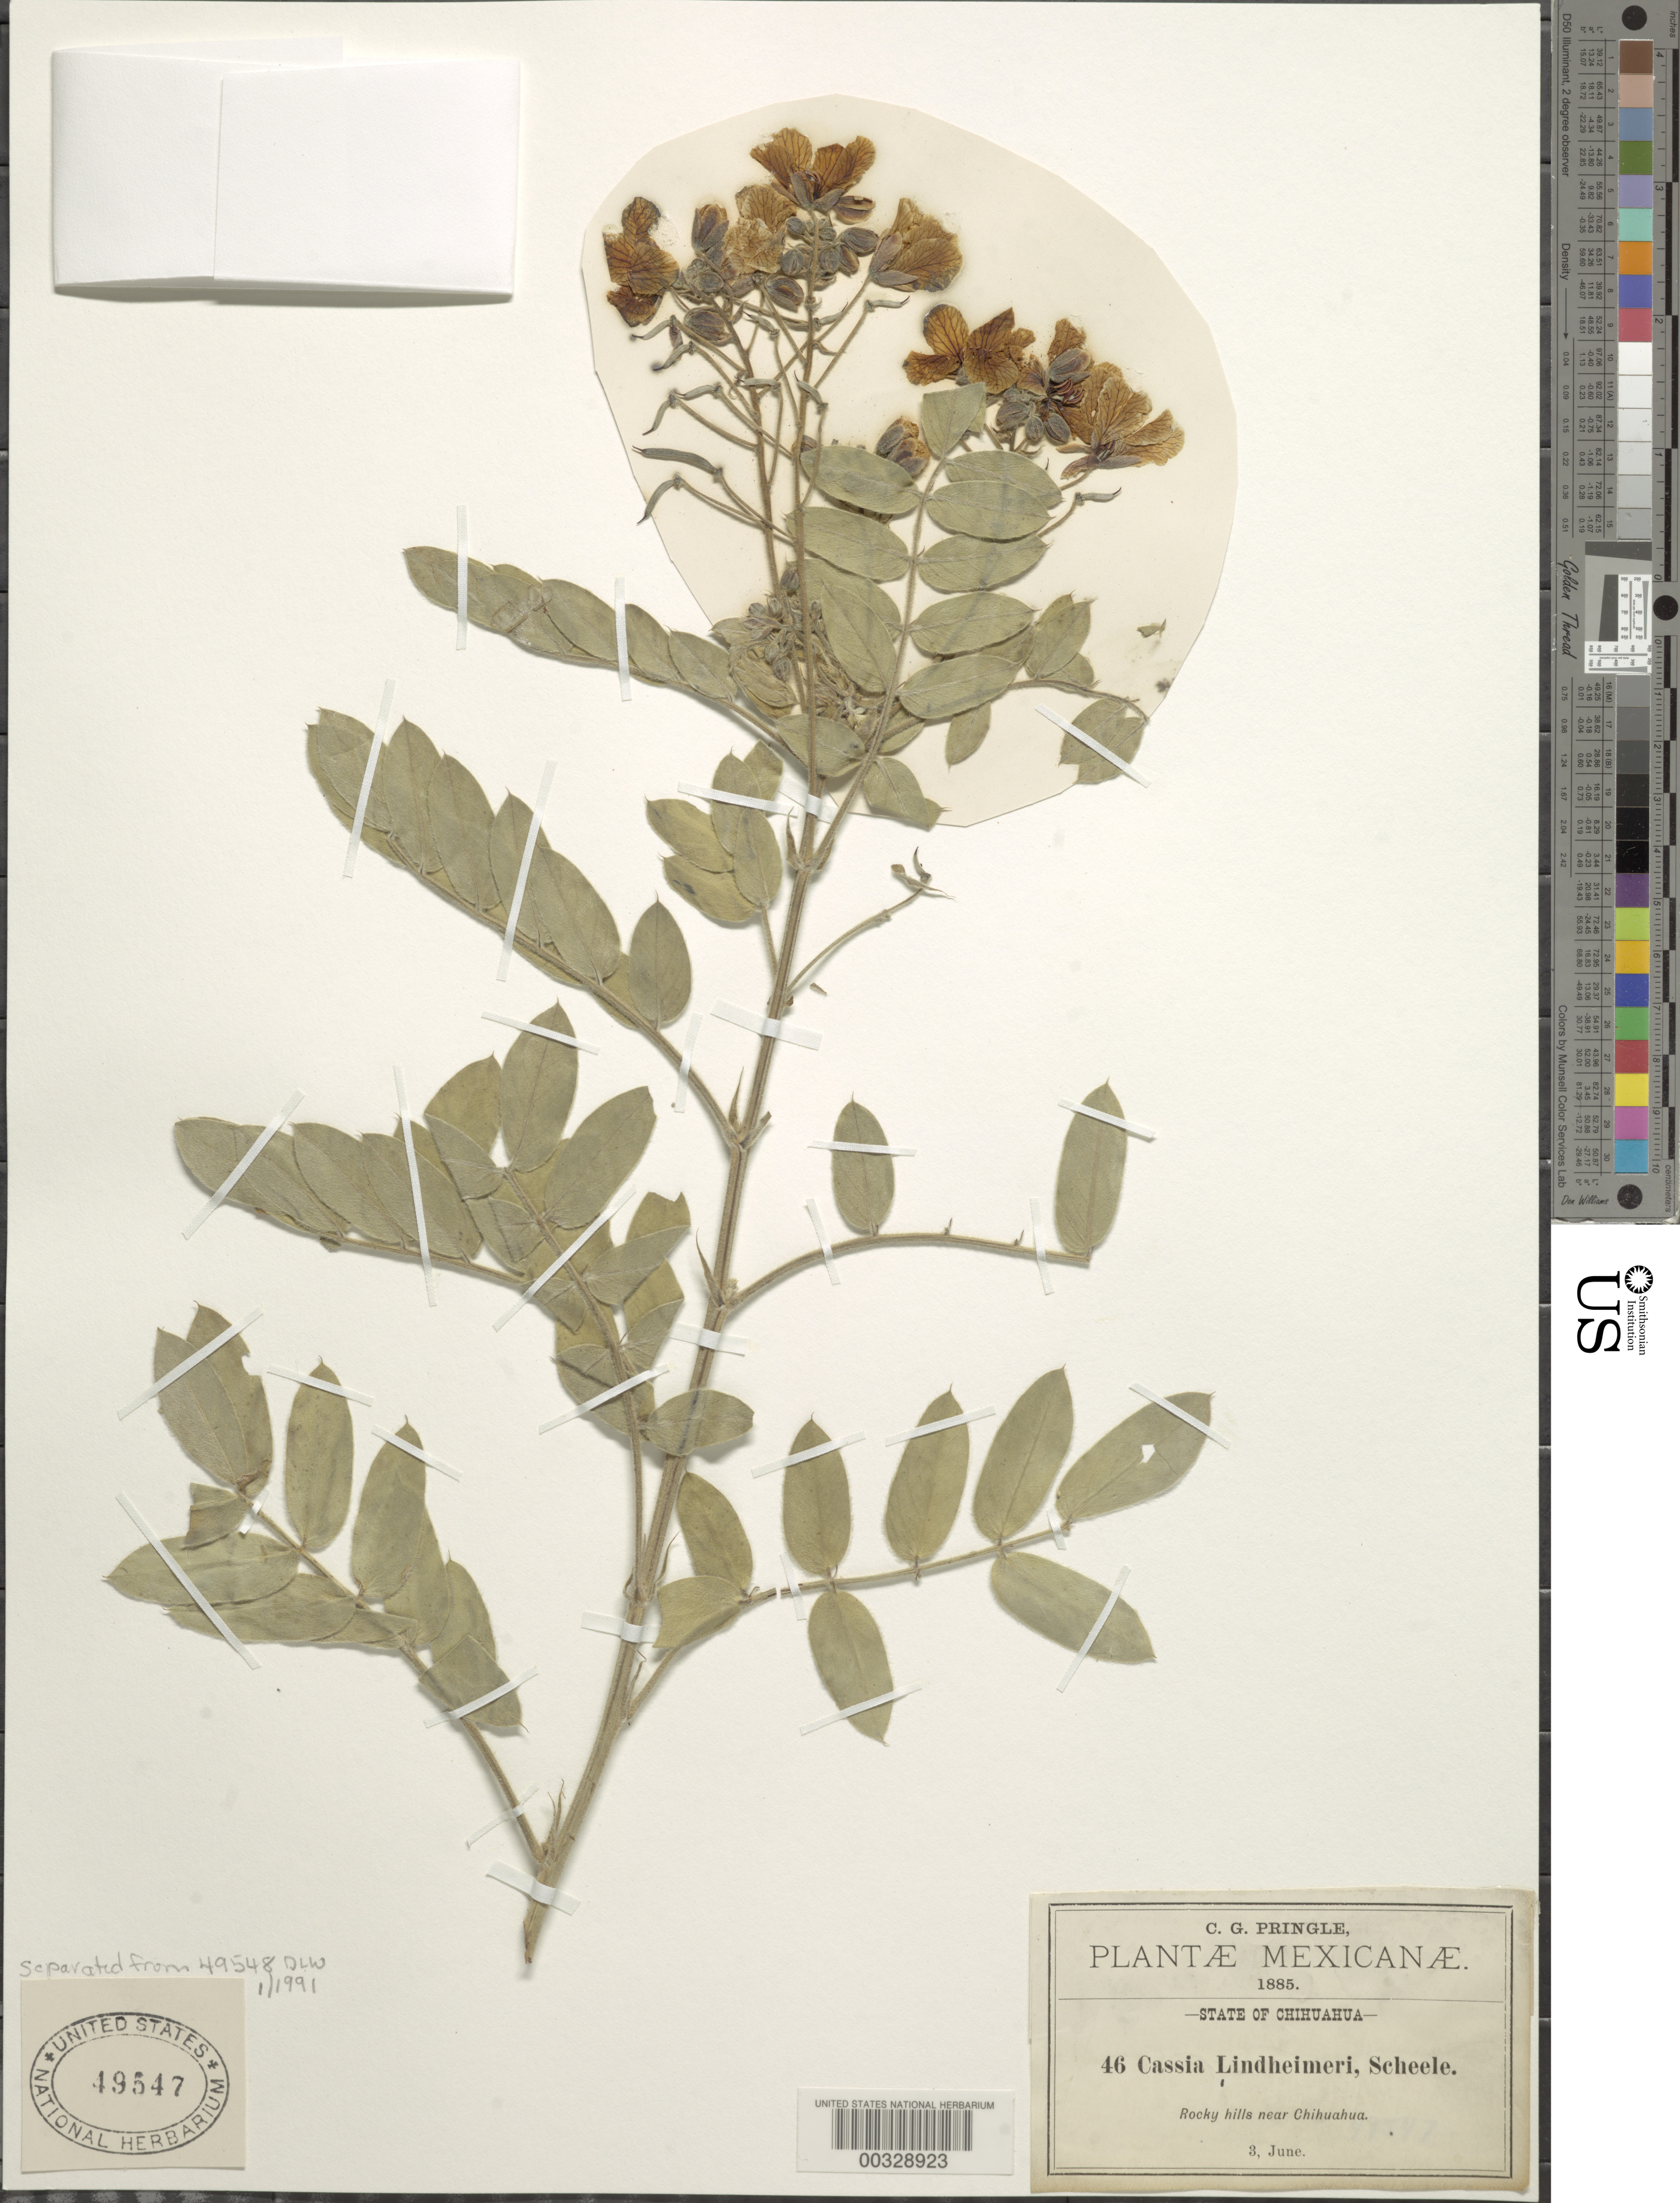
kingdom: Plantae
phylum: Tracheophyta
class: Magnoliopsida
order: Fabales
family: Fabaceae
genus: Senna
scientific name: Senna lindheimeriana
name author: (Scheele) H.S. Irwin & Barneby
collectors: C. G. Pringle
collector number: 46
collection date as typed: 03 Jun 1885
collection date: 1885-06-03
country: Mexico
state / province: Chihuahua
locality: Near Chihuahua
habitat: Rocky hills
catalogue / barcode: US 49547